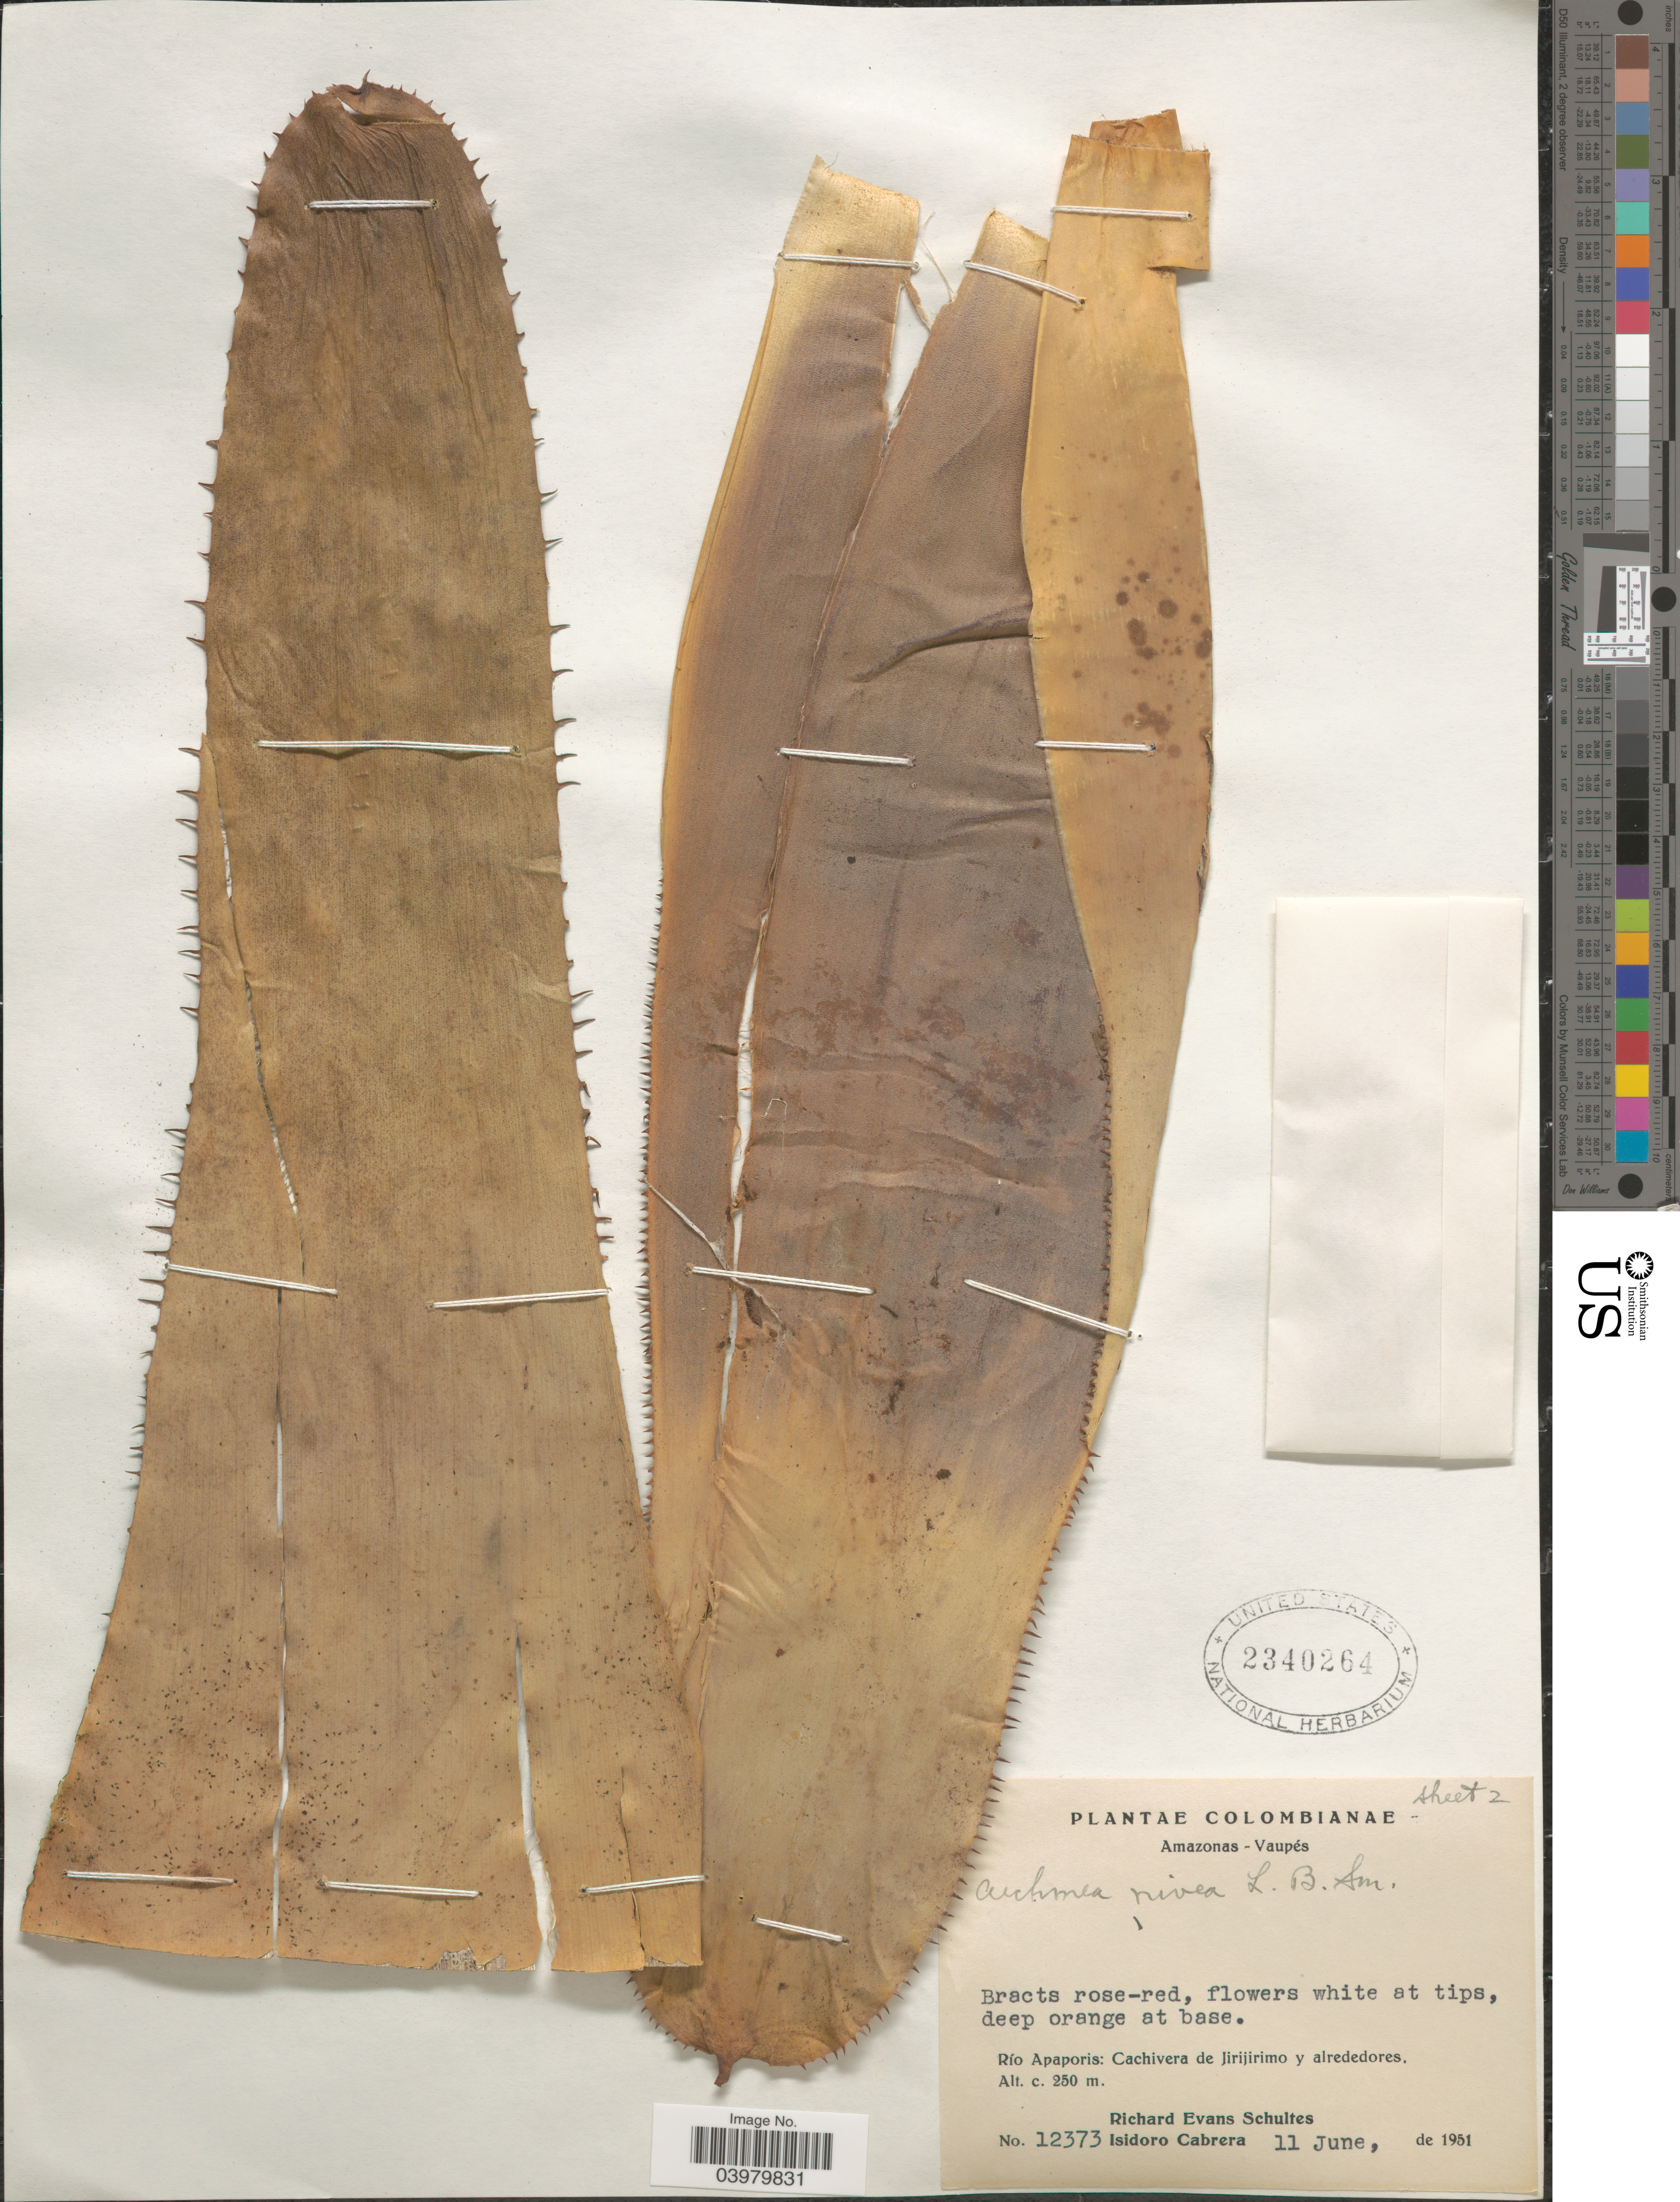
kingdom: Plantae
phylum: Tracheophyta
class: Liliopsida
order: Poales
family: Bromeliaceae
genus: Aechmea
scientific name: Aechmea nivea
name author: L.B. Sm.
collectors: R. E. Schultes & I. Cabrera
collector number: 12373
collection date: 1951-06-11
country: Colombia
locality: Amazonas-Vaupés. Río Apaporis: Cachivera de Jirijirimo y alrededores.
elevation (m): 250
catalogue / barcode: US 2340264